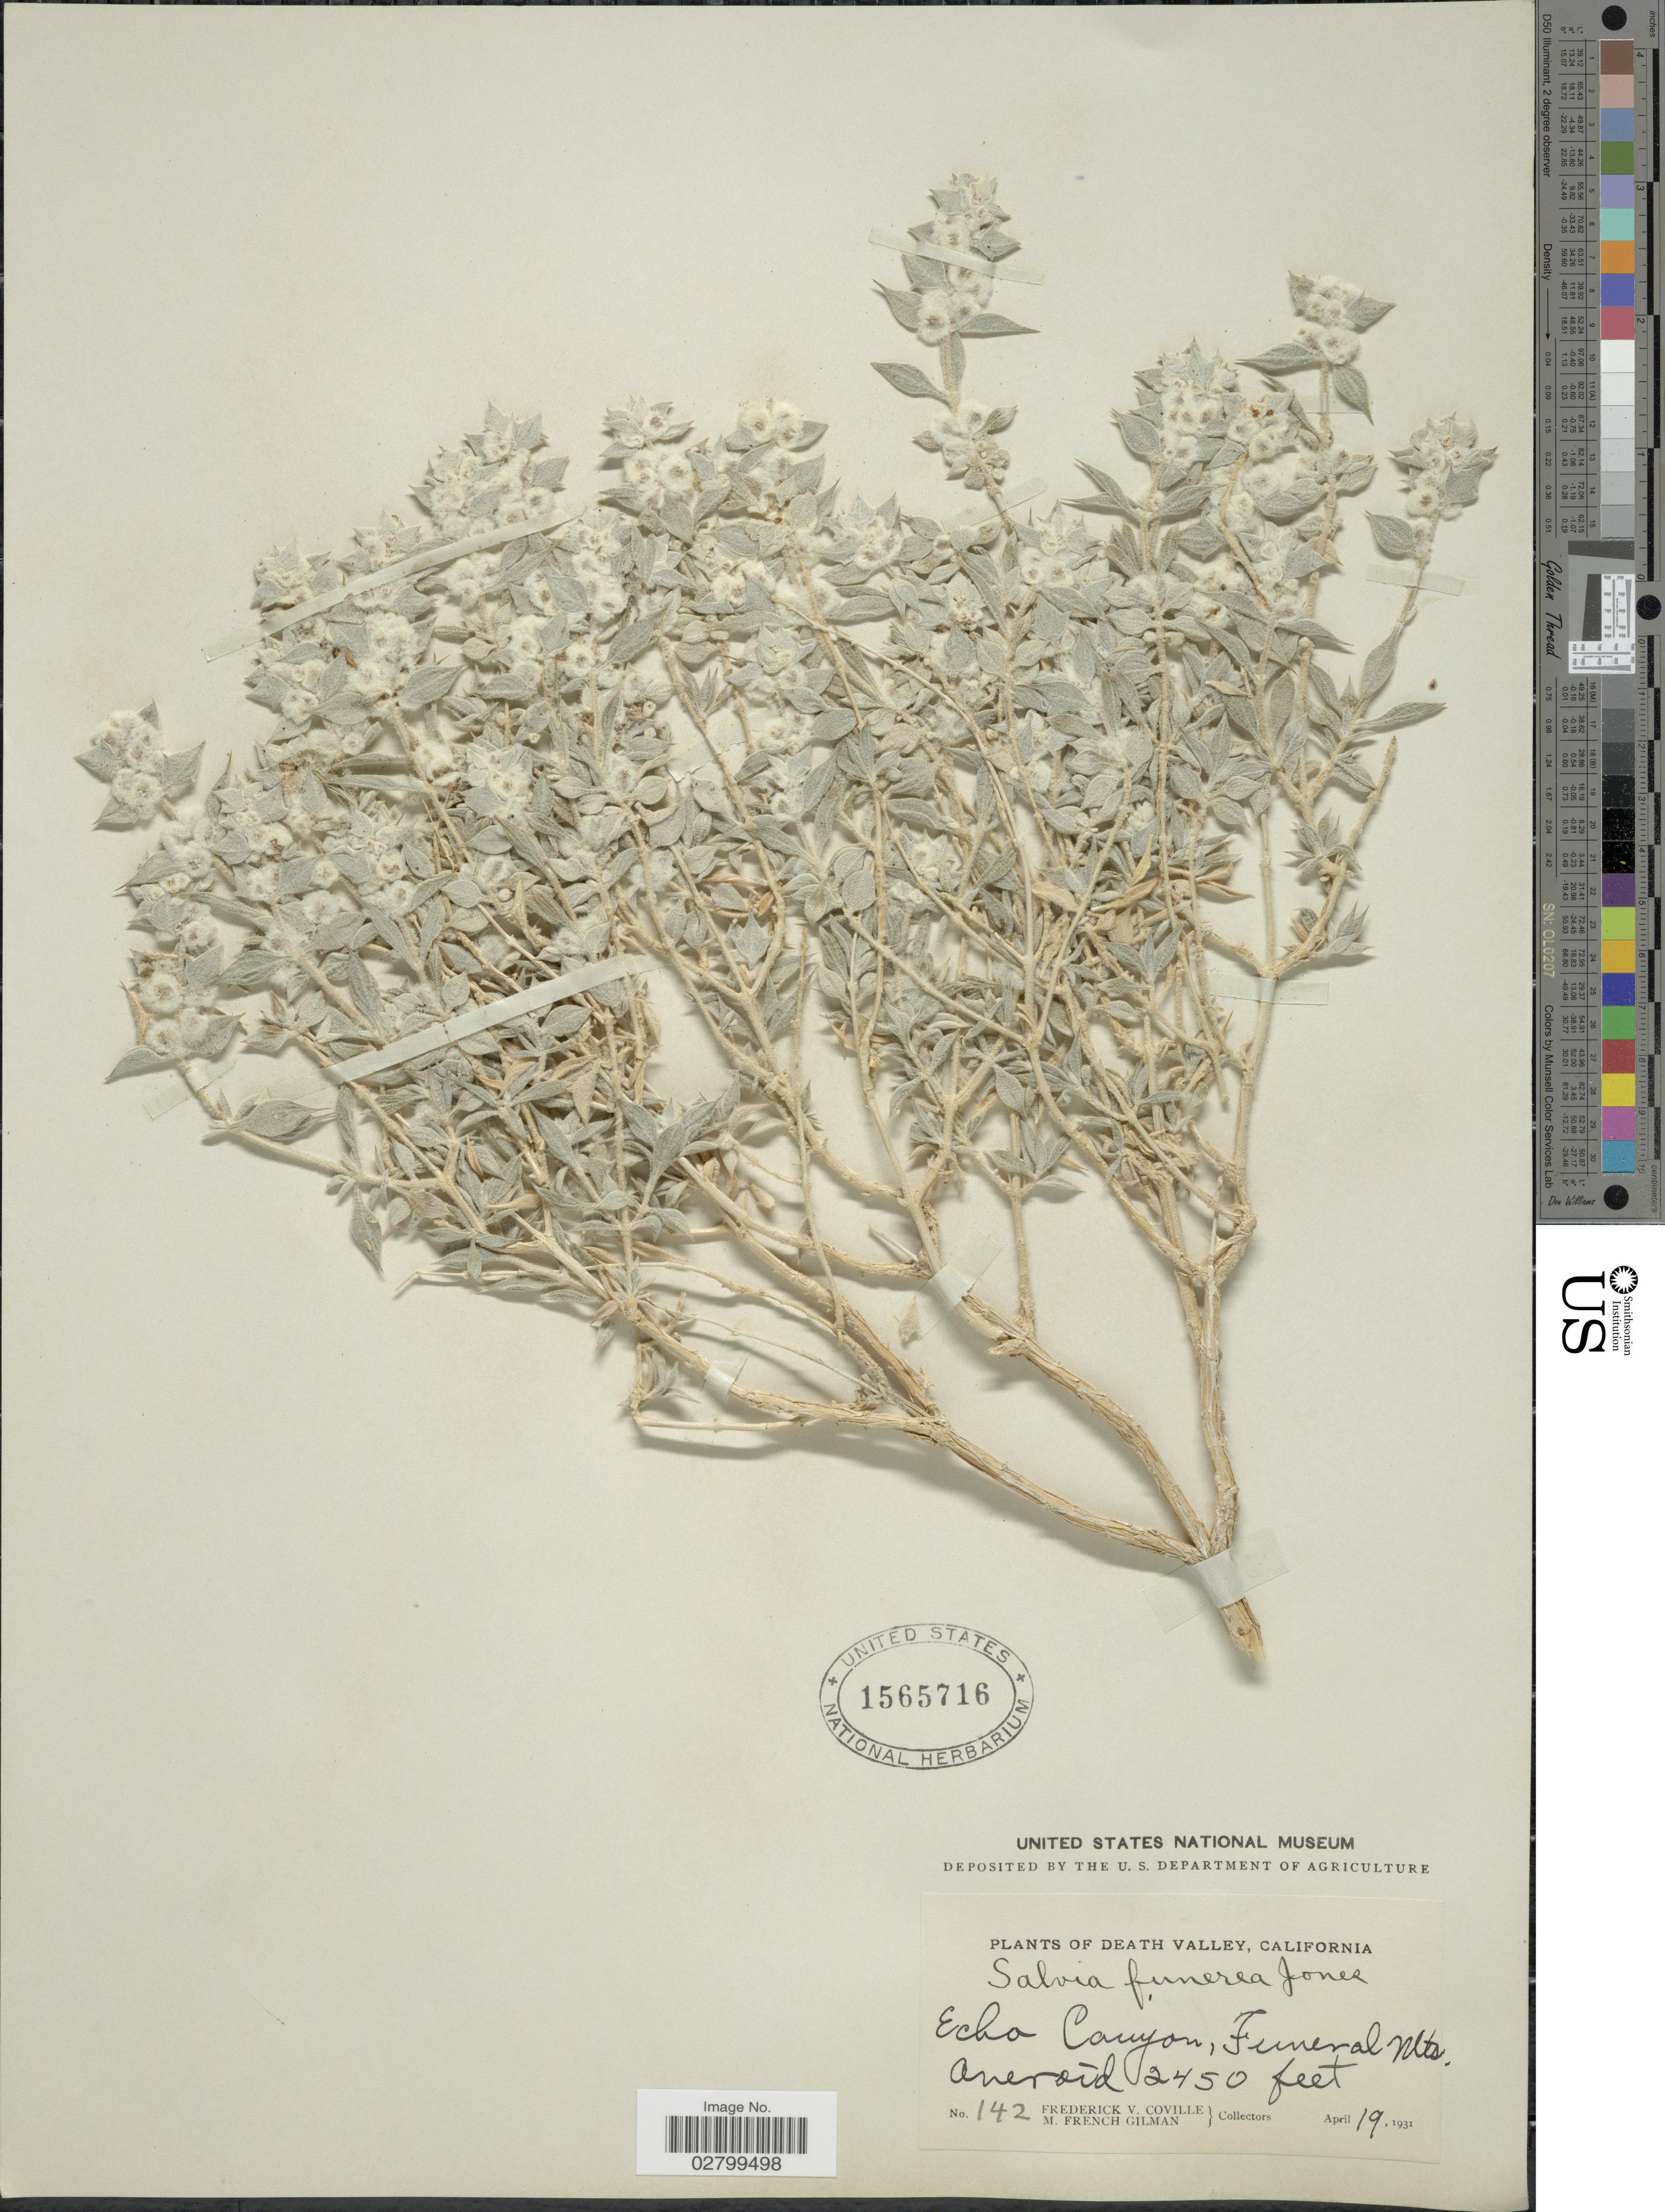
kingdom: Plantae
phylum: Tracheophyta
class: Magnoliopsida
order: Lamiales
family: Lamiaceae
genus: Salvia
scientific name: Salvia funerea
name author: M.E. Jones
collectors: F. V. Coville & M. F. Gilman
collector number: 142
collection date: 1931-04-19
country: United States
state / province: California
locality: Death Valley. Echo Canyon, Funeral Mts. Aneroid.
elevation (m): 747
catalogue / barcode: US 1565716